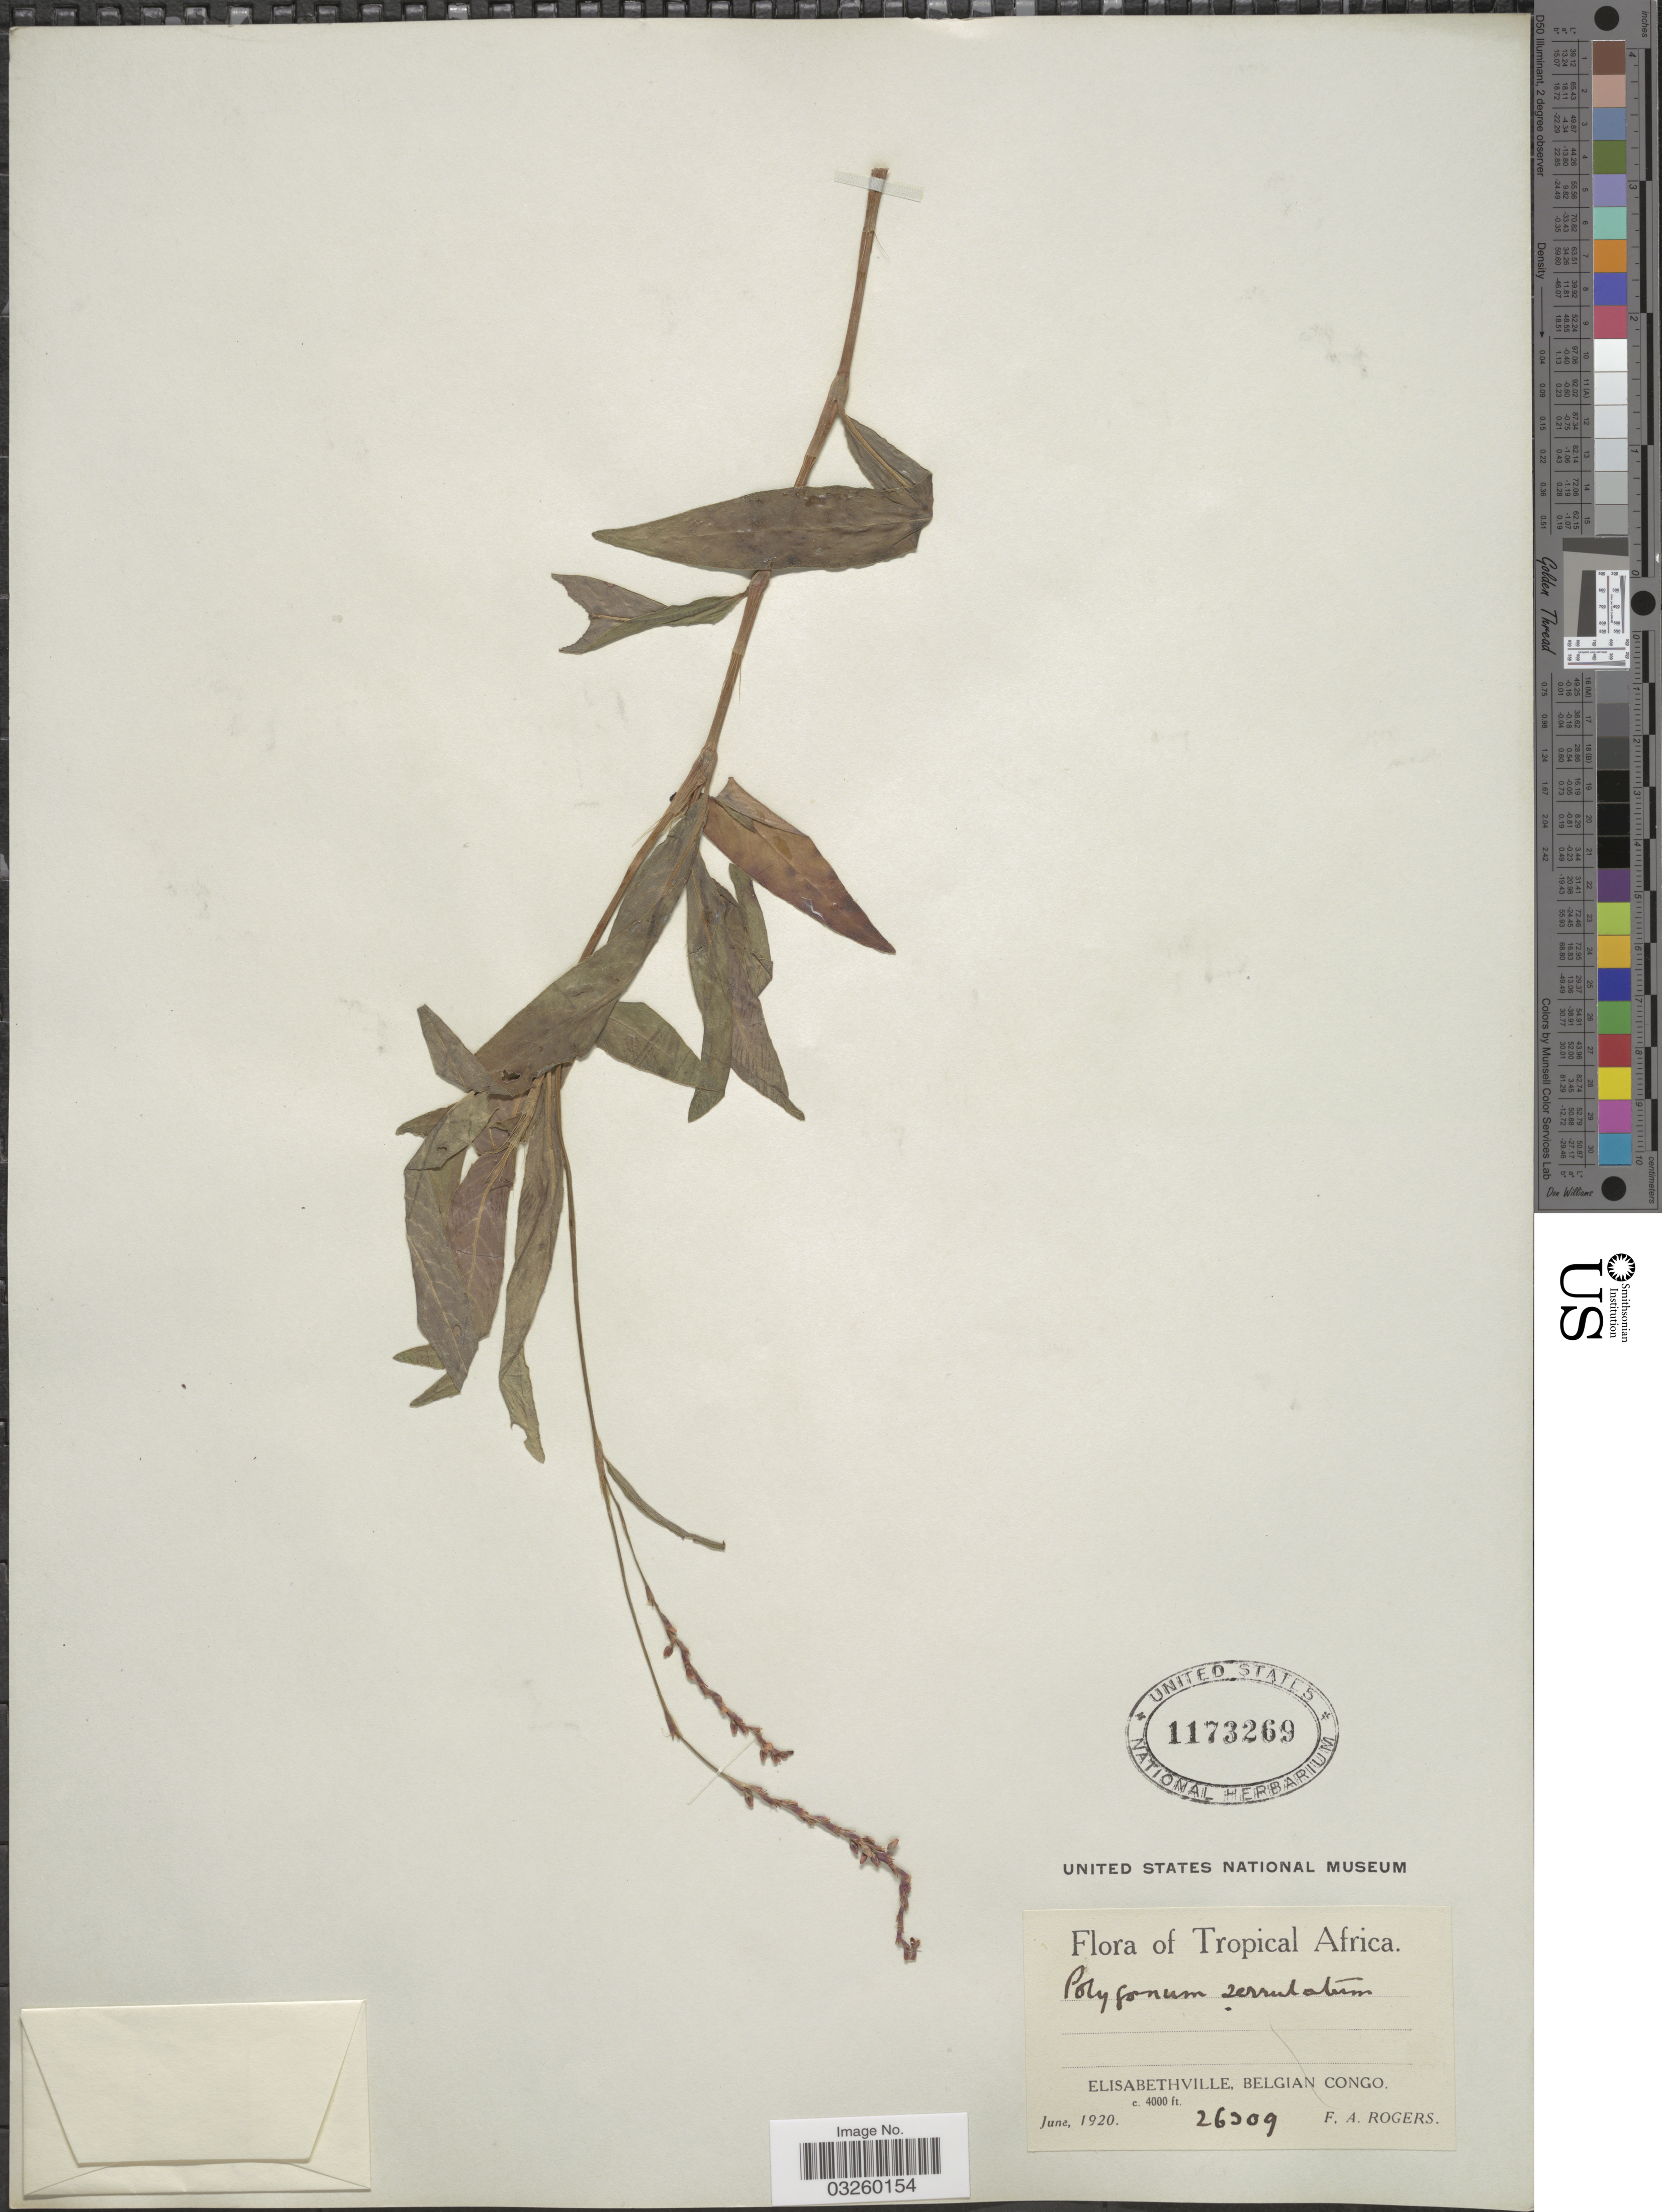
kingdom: Plantae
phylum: Tracheophyta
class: Magnoliopsida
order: Caryophyllales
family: Polygonaceae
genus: Polygonum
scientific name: Polygonum serrulatum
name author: Lag.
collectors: F. A. Rogers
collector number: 26309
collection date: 1920-06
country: Congo, Democratic Republic of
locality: Tropical Africa. Elisabethville, Belgian Congo.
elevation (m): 1219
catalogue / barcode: US 1173269